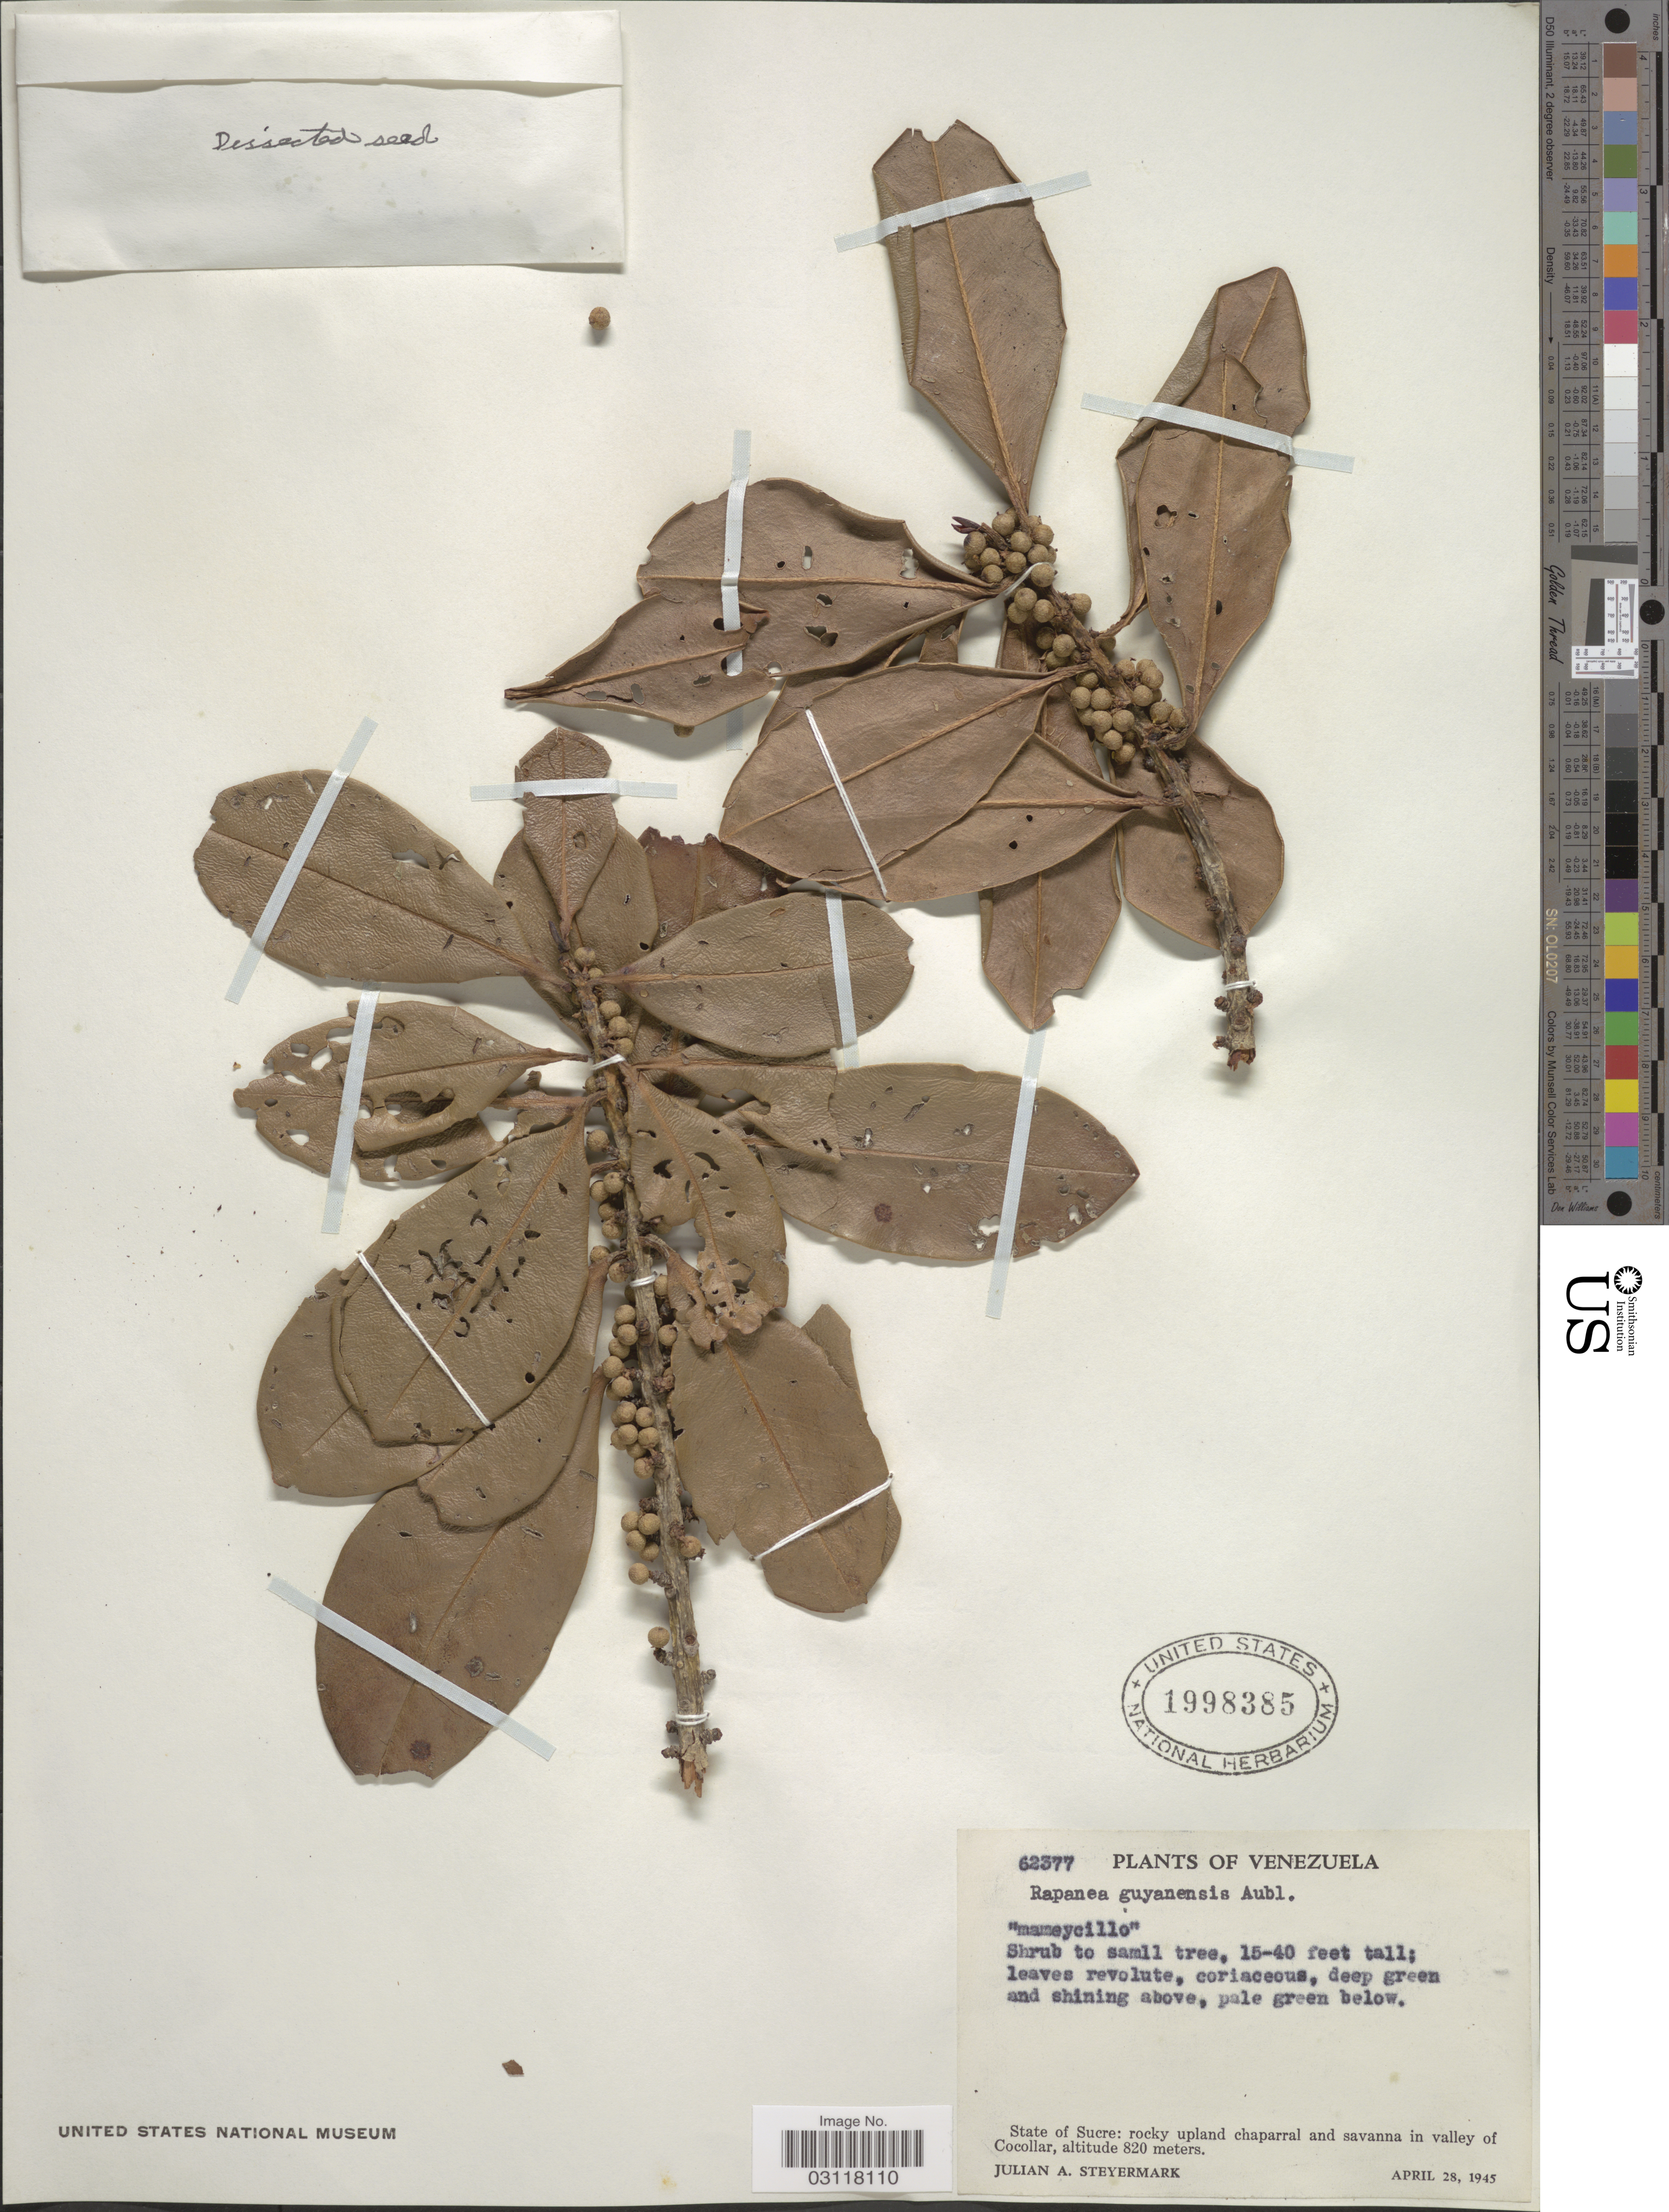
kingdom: Plantae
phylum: Tracheophyta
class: Magnoliopsida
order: Ericales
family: Primulaceae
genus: Rapanea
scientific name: Rapanea guianensis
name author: Aubl.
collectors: J. Steyermark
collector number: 62377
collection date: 1945-04-28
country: Venezuela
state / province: Sucre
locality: Rocky upland chaparral and savanna in valley of Cocollar.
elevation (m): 820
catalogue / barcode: US 1998385